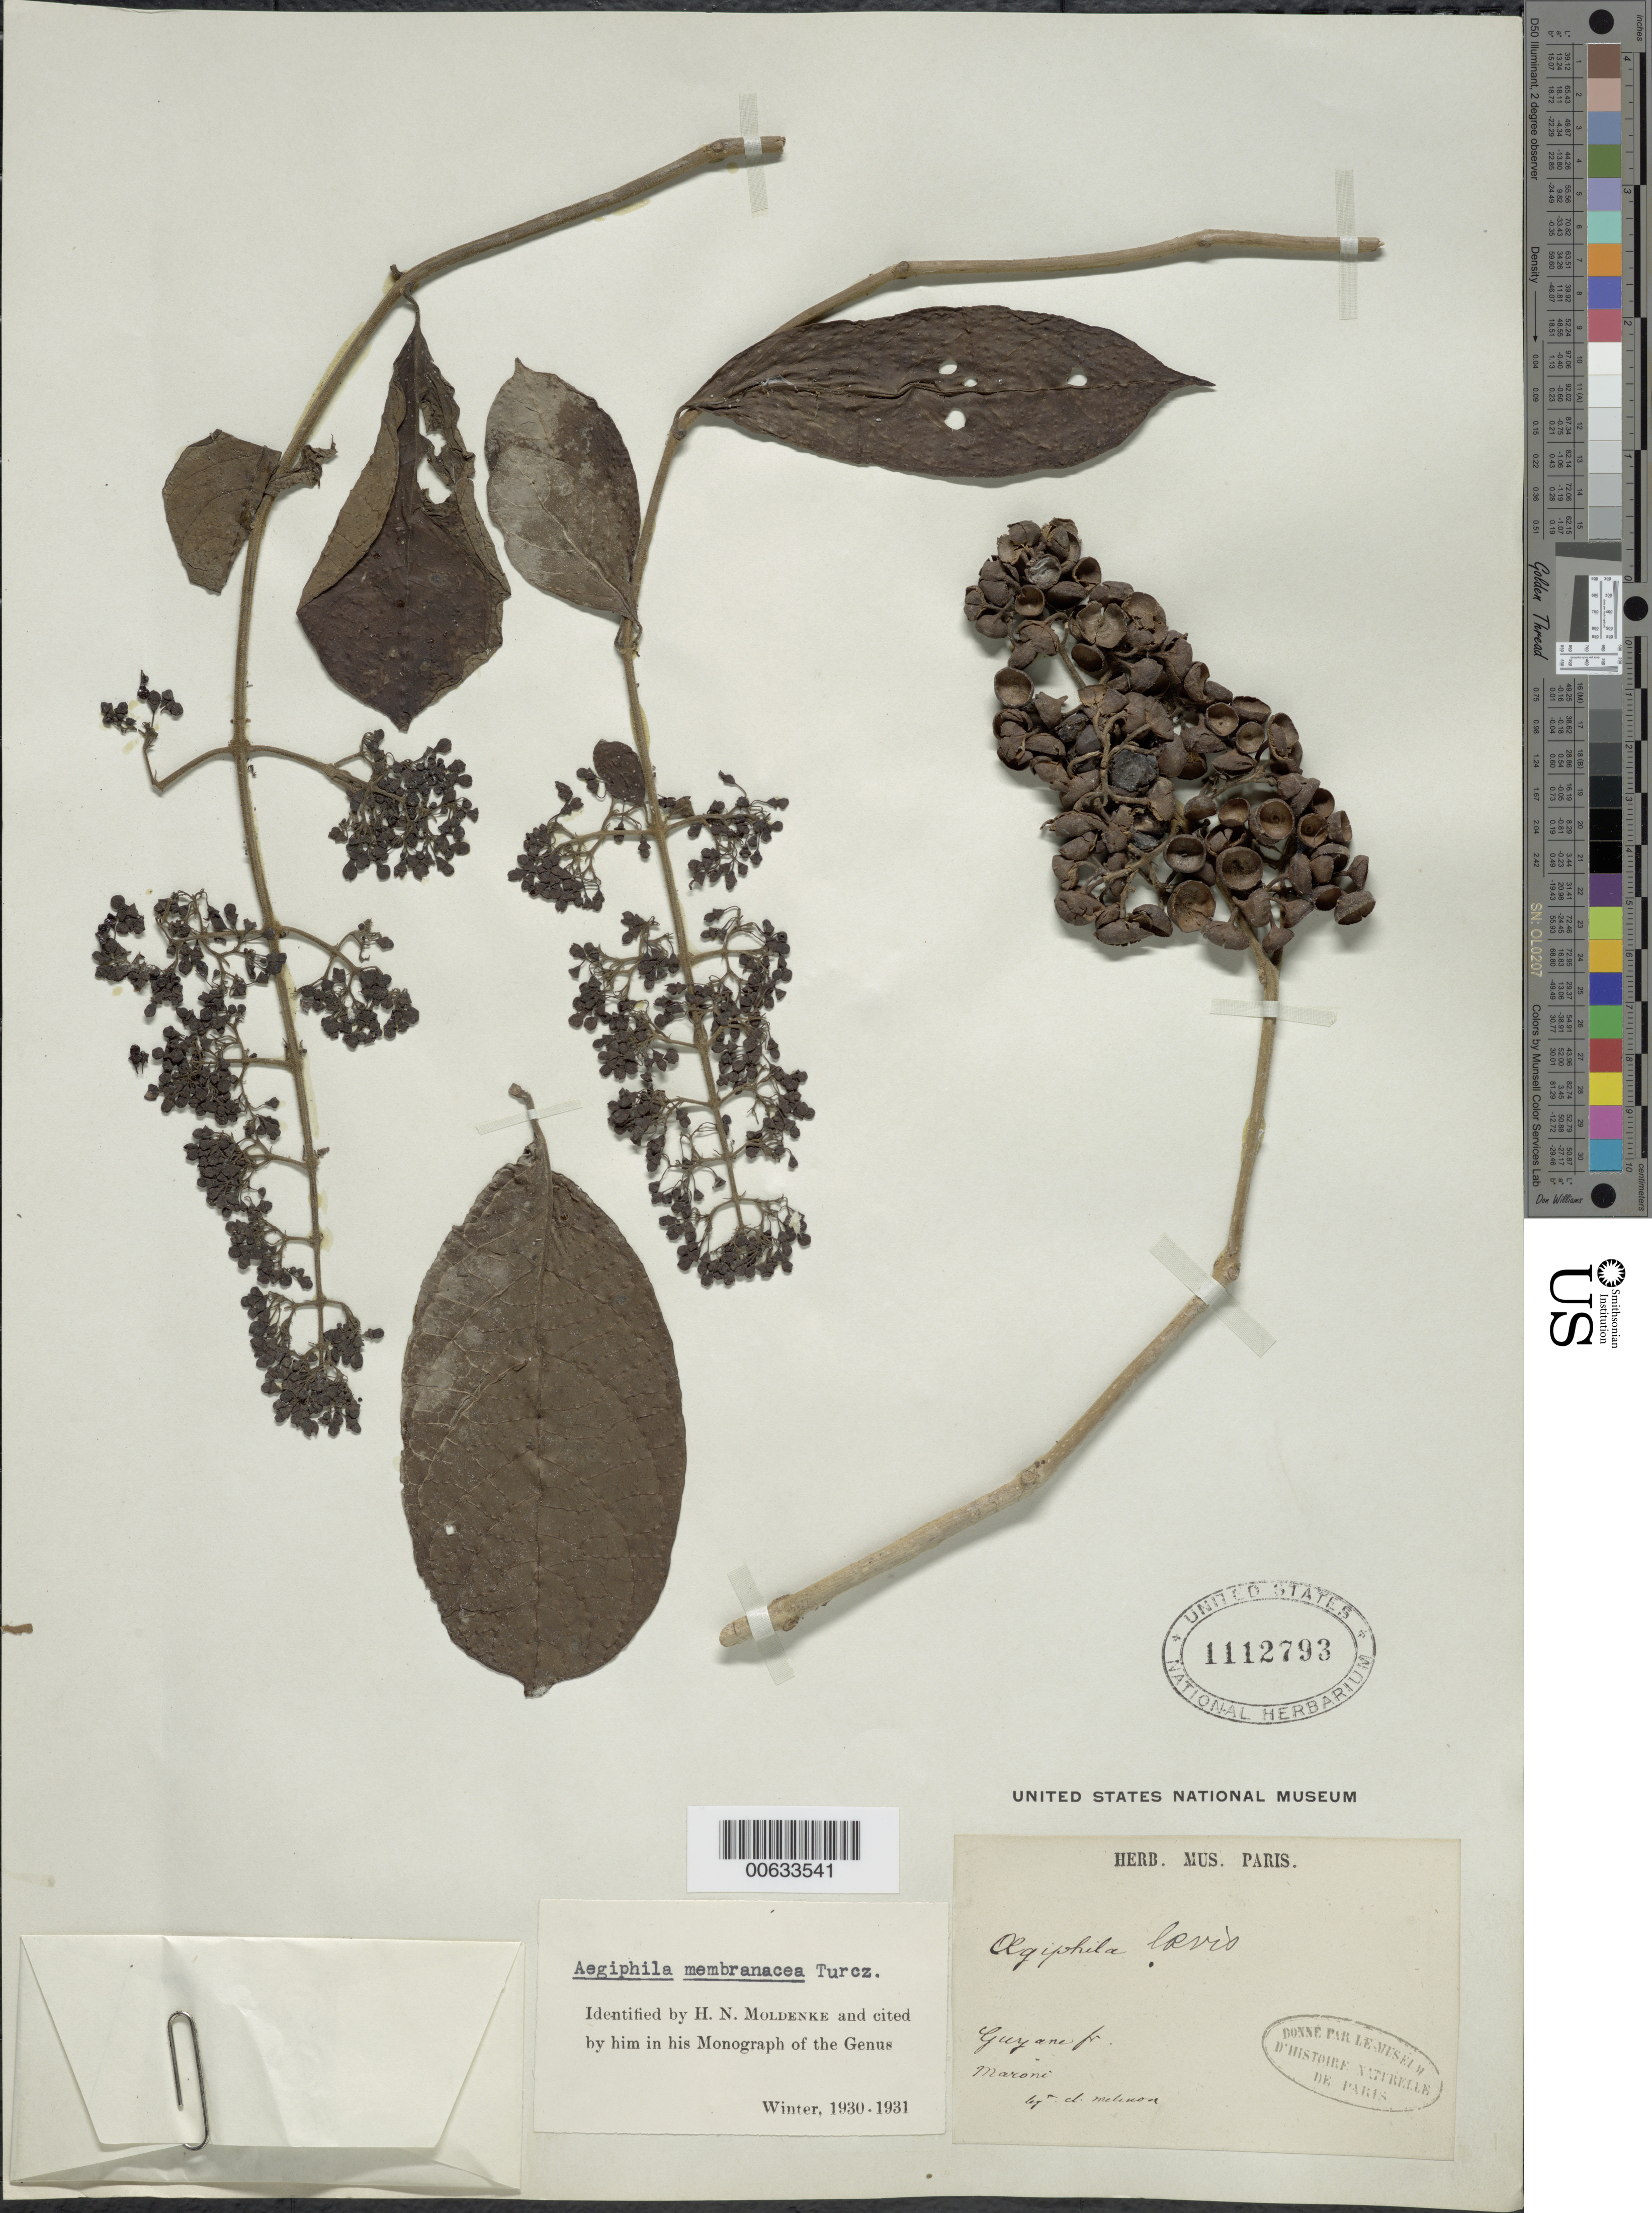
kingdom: Plantae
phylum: Tracheophyta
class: Magnoliopsida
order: Lamiales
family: Lamiaceae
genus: Aegiphila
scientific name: Aegiphila membranacea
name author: Turcz.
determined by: Moldenke, H. N.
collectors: E. Mélinon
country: French Guiana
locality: Maroni R.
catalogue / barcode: US 1112793